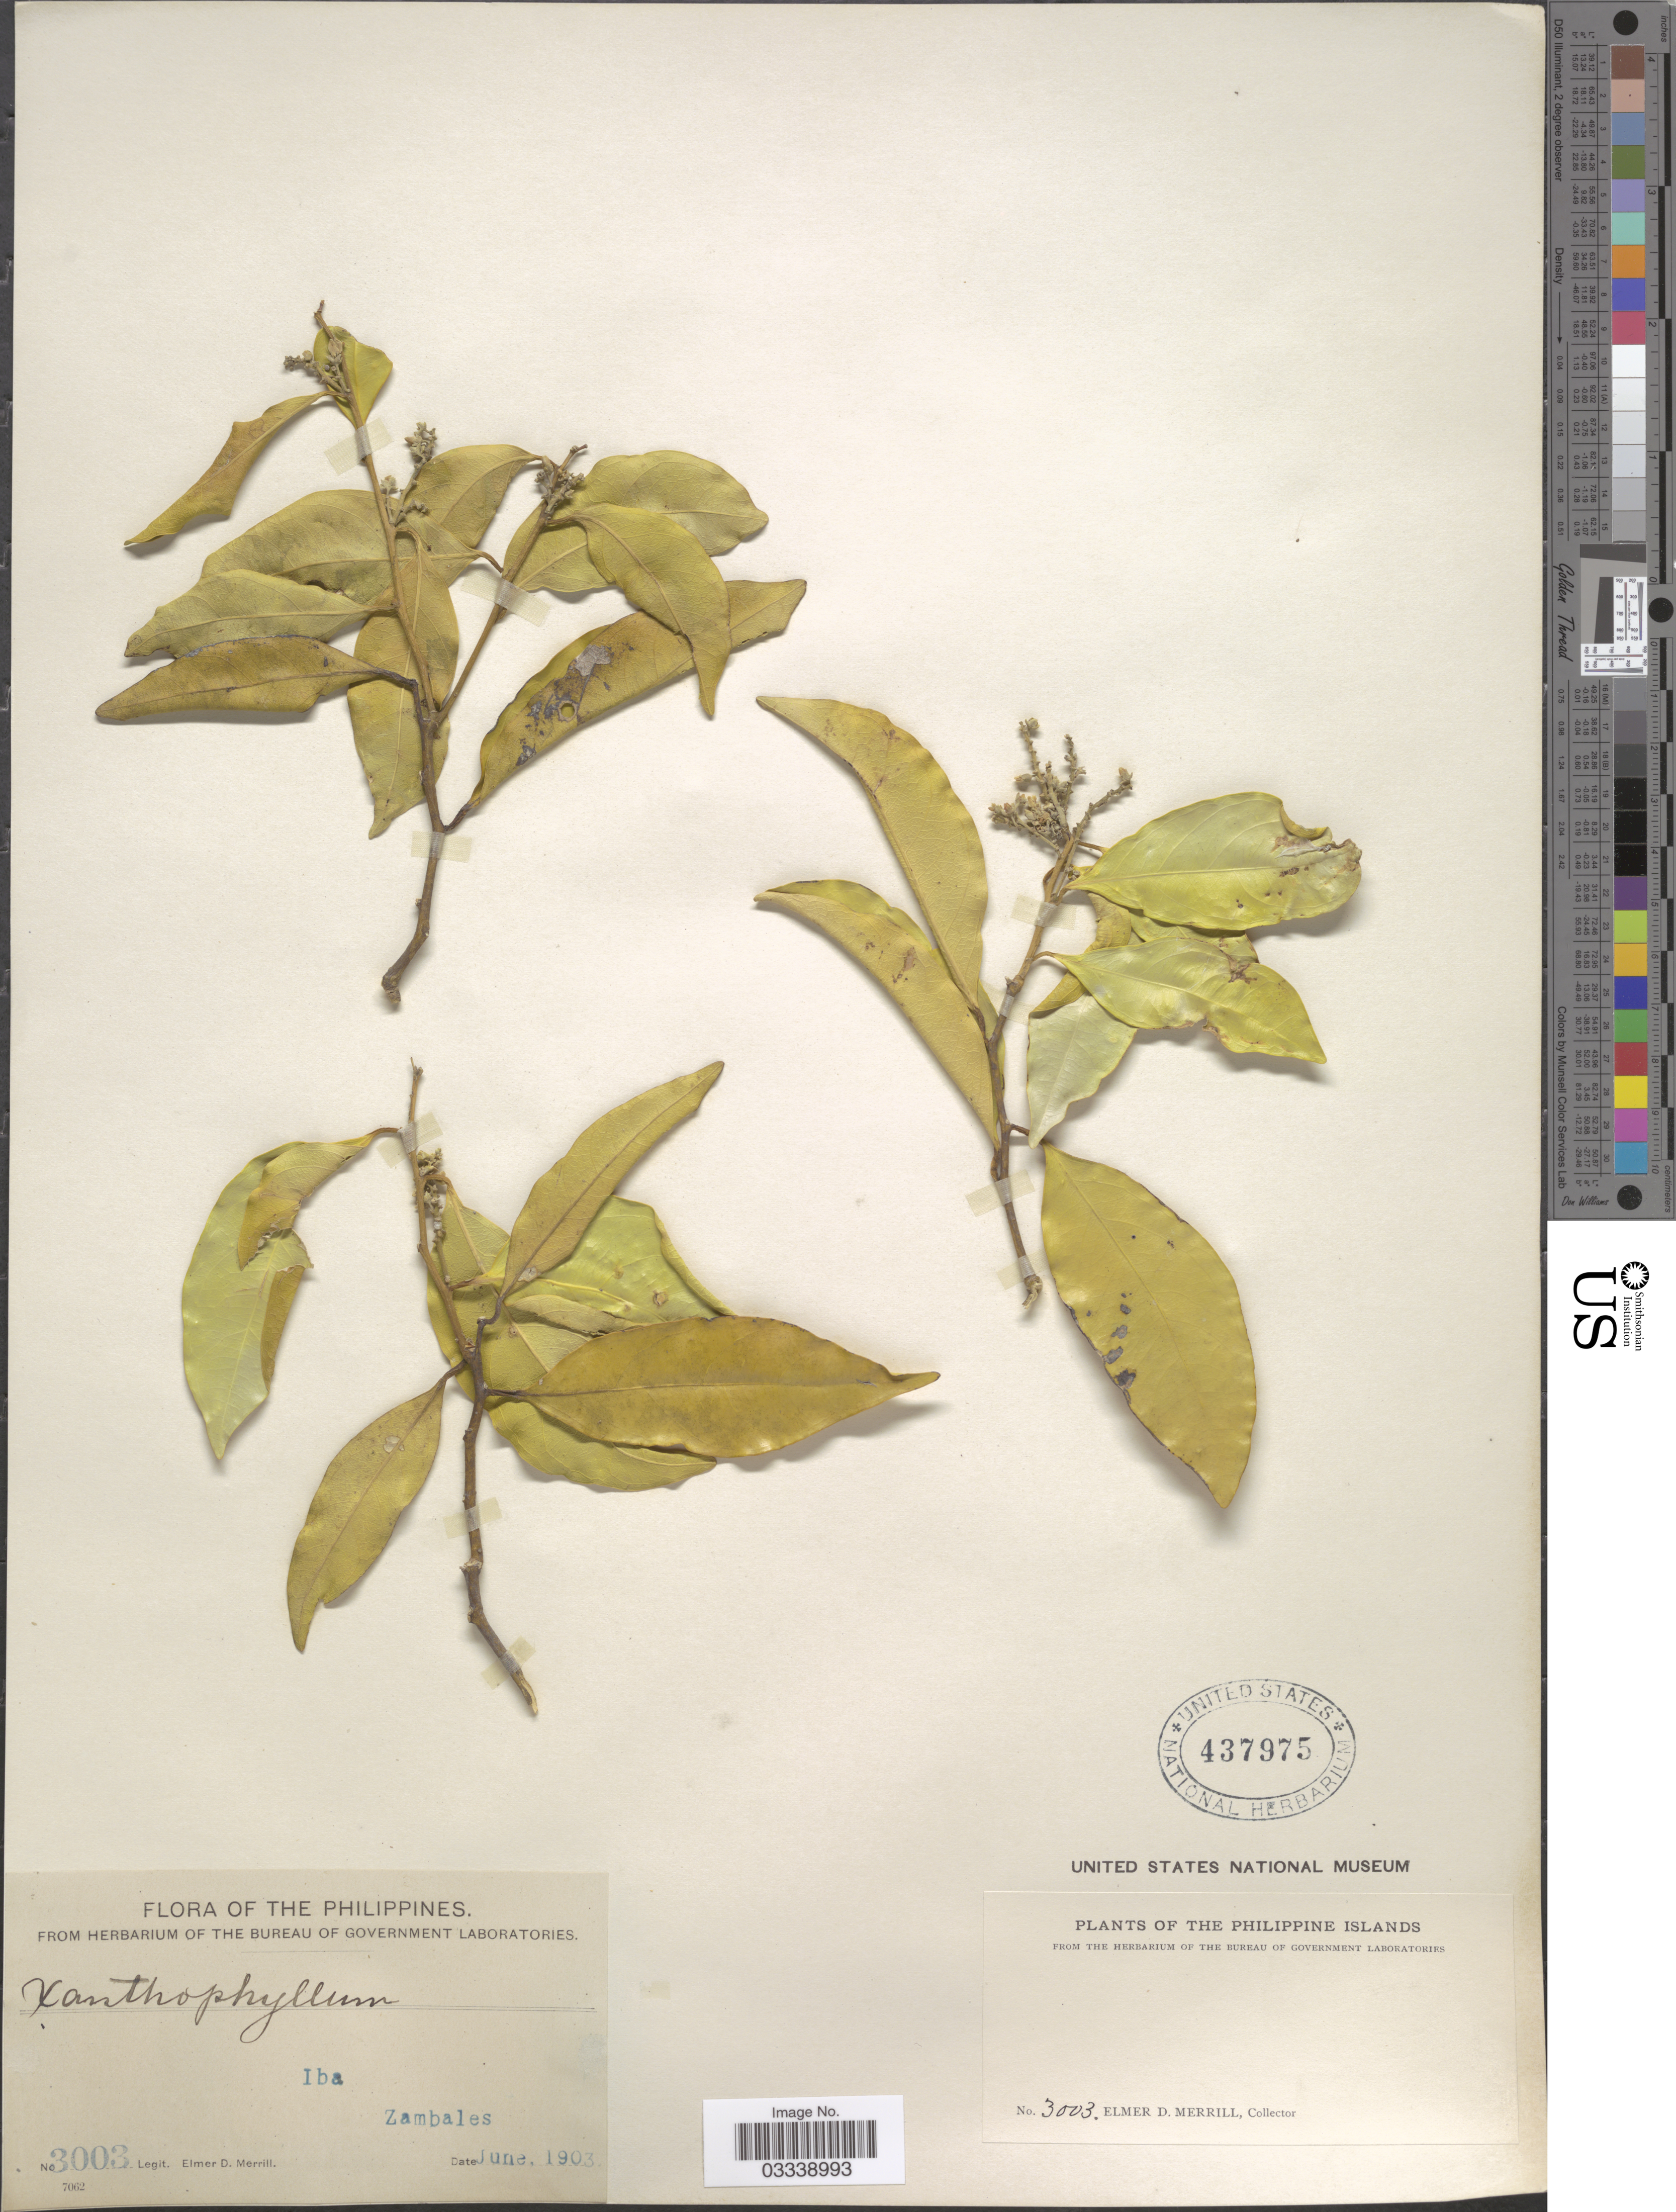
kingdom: Plantae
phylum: Tracheophyta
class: Magnoliopsida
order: Fabales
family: Polygalaceae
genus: Xanthophyllum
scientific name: Xanthophyllum sp.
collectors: E. D. Merrill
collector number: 3003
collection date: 1903-06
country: Philippines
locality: The Philippine Islands. Iba, Zambales.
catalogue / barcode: US 437975